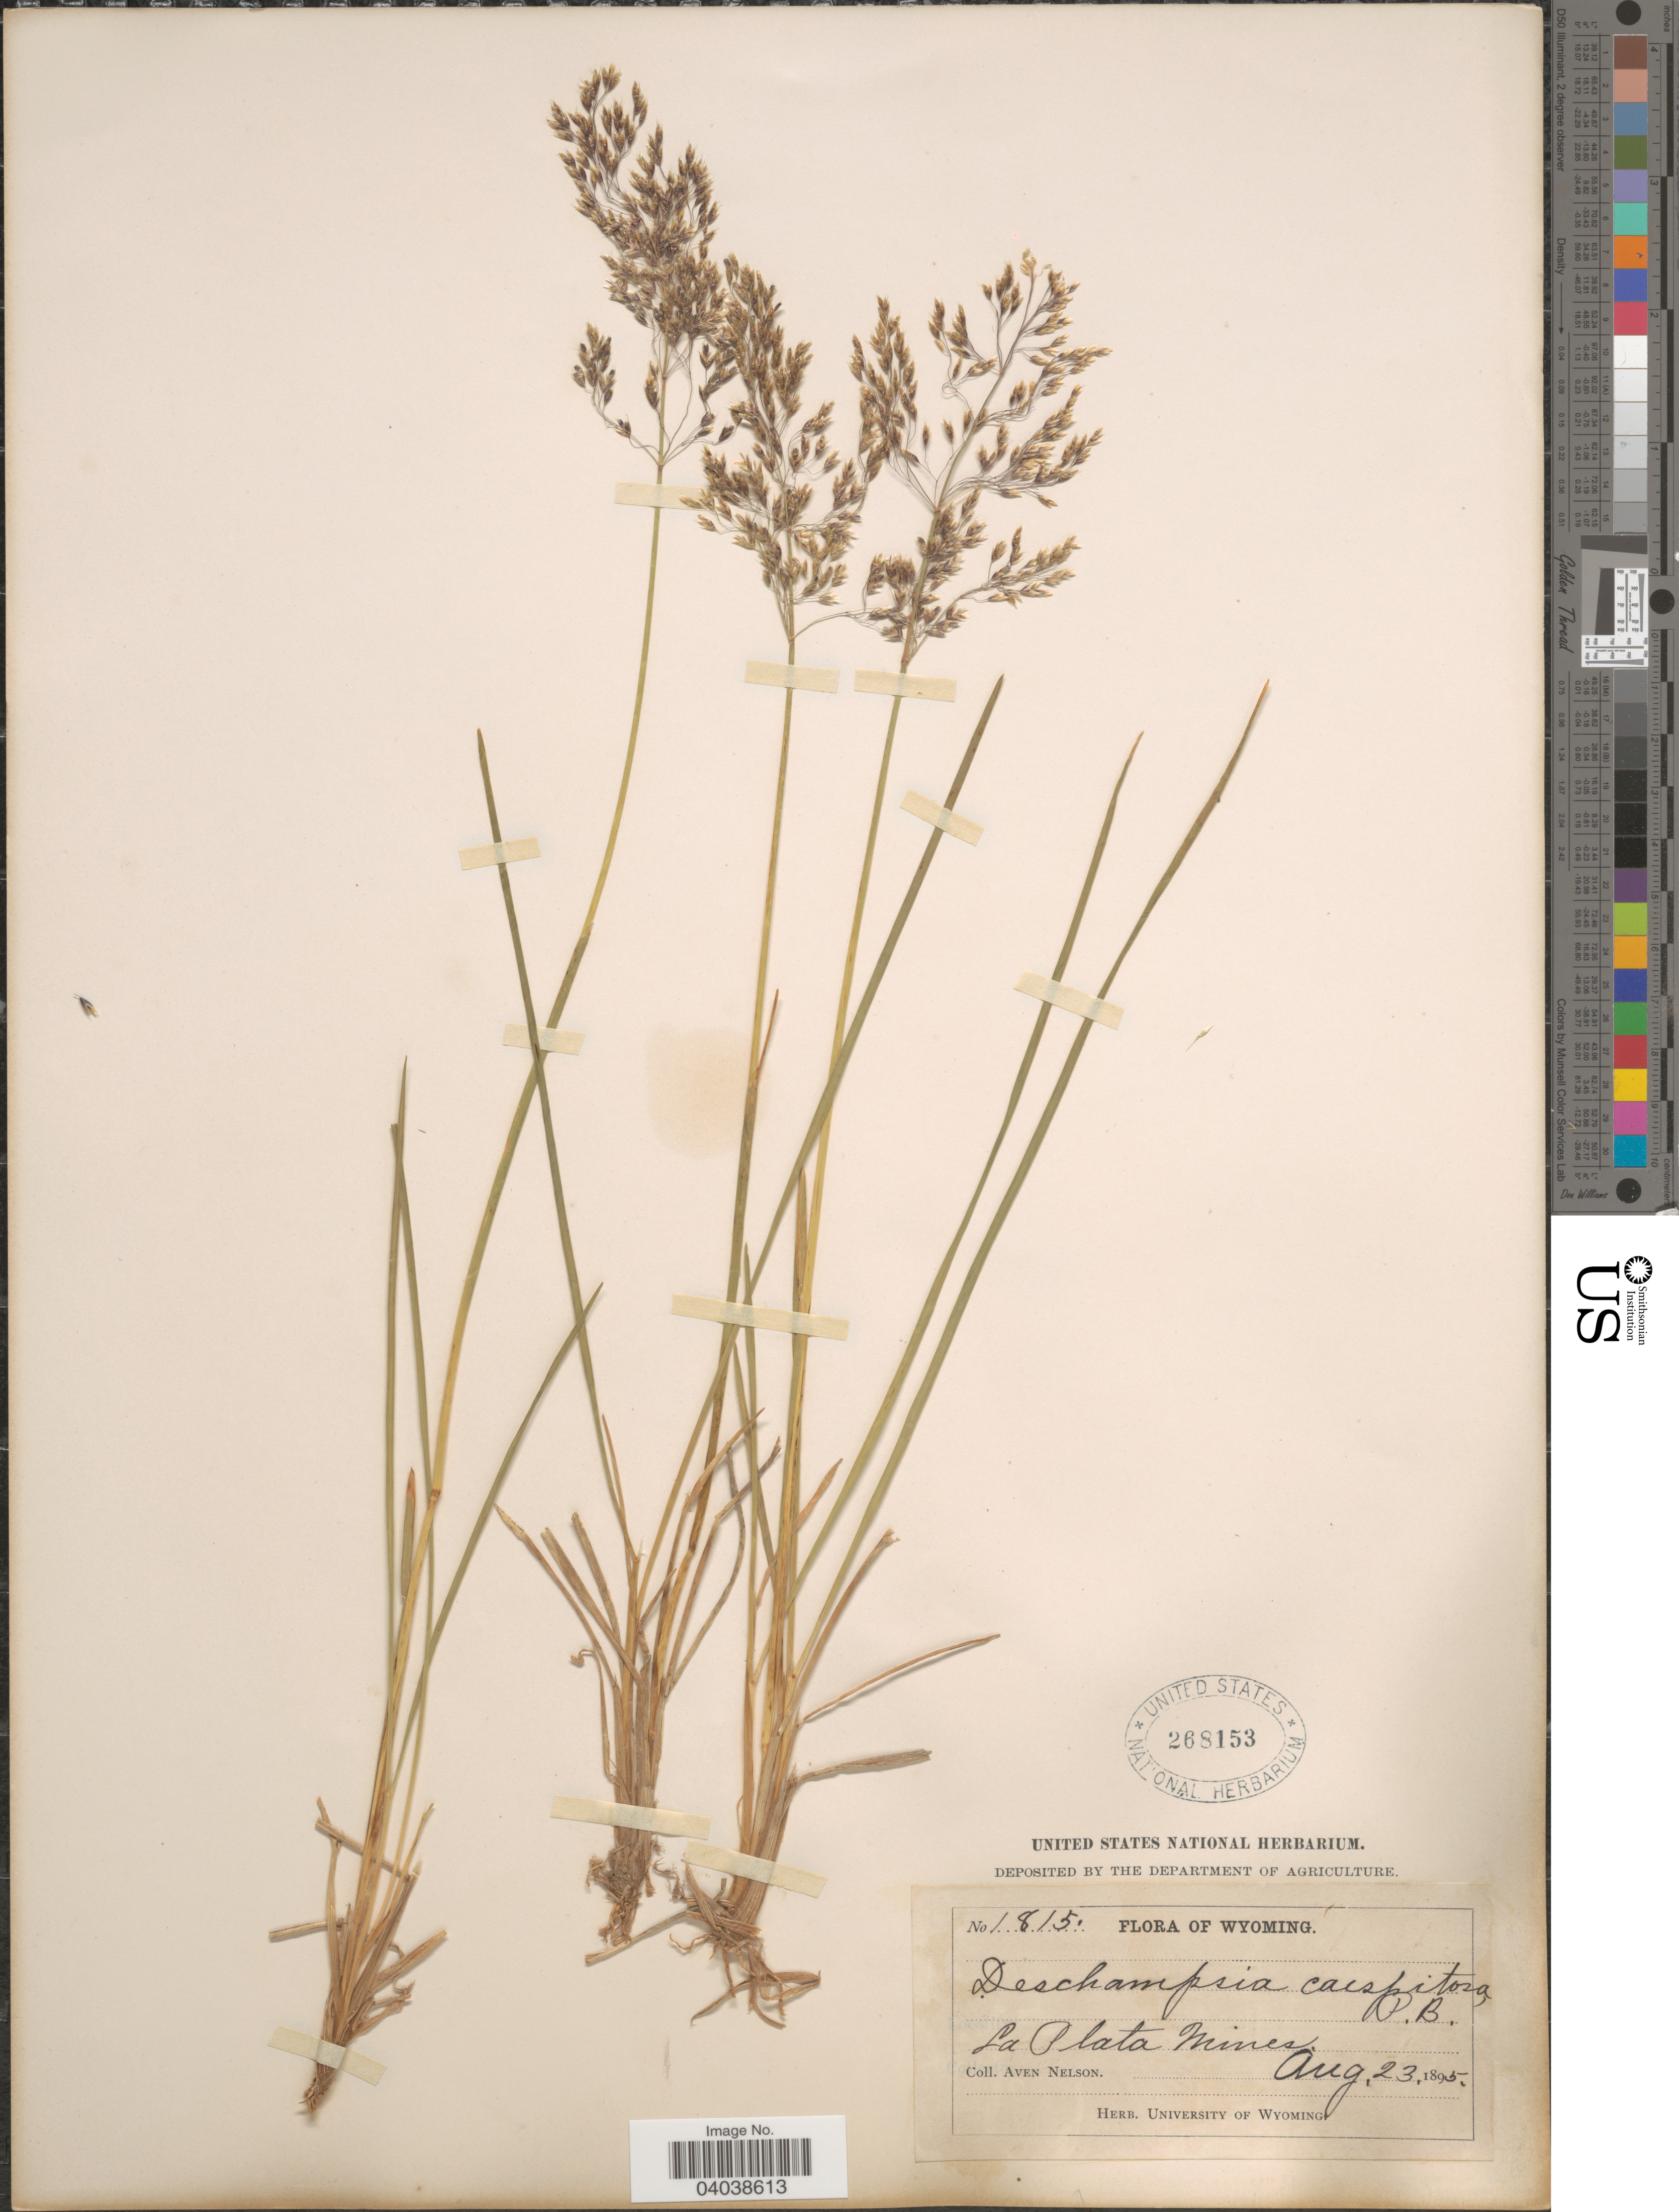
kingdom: Plantae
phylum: Tracheophyta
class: Liliopsida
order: Poales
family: Poaceae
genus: Deschampsia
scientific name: Deschampsia cespitosa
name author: (L.) P. Beauv.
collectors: A. Nelson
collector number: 1815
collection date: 1895-08-23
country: United States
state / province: Wyoming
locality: La Plata Mines.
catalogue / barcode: US 268153